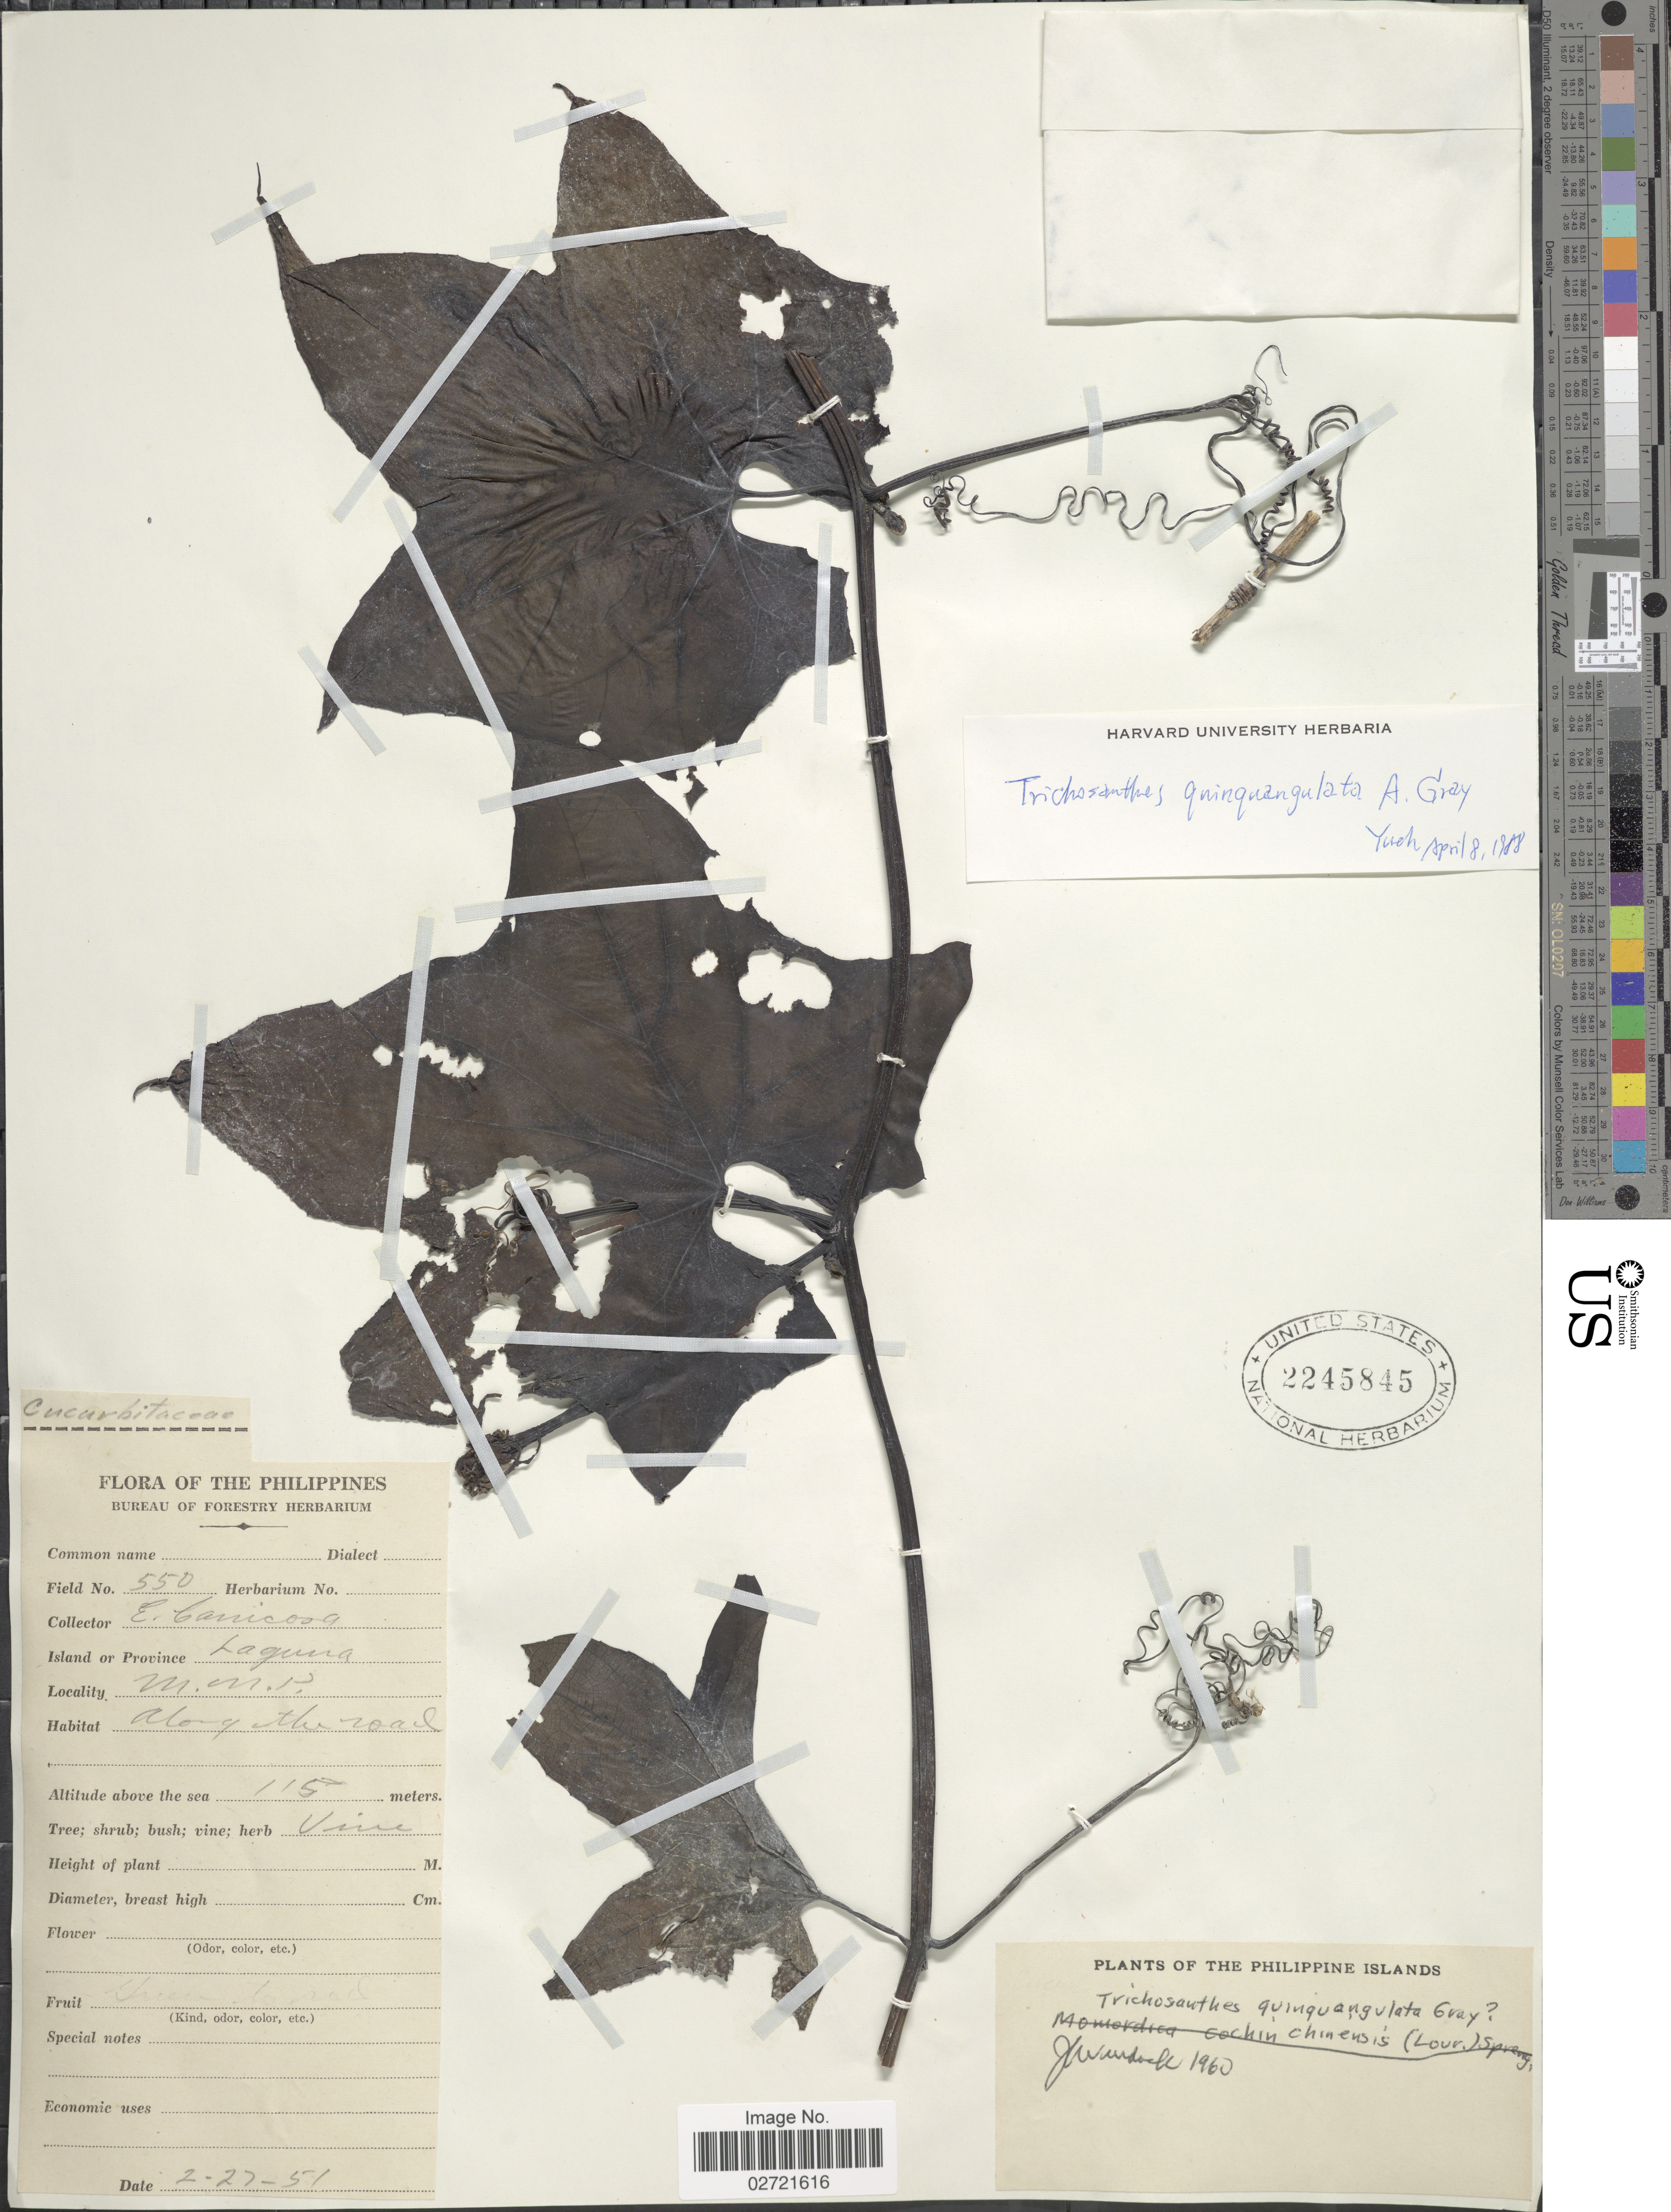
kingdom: Plantae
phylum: Tracheophyta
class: Magnoliopsida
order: Cucurbitales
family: Cucurbitaceae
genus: Trichosanthes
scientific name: Trichosanthes quinquangulata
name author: A. Gray in Wilkes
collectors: E. Canicosa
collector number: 550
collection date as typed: Transcribed d/m/y: 27/2/51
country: Philippines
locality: Island or Province Laguna, M.N.P., along the road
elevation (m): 115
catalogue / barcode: US 2245845